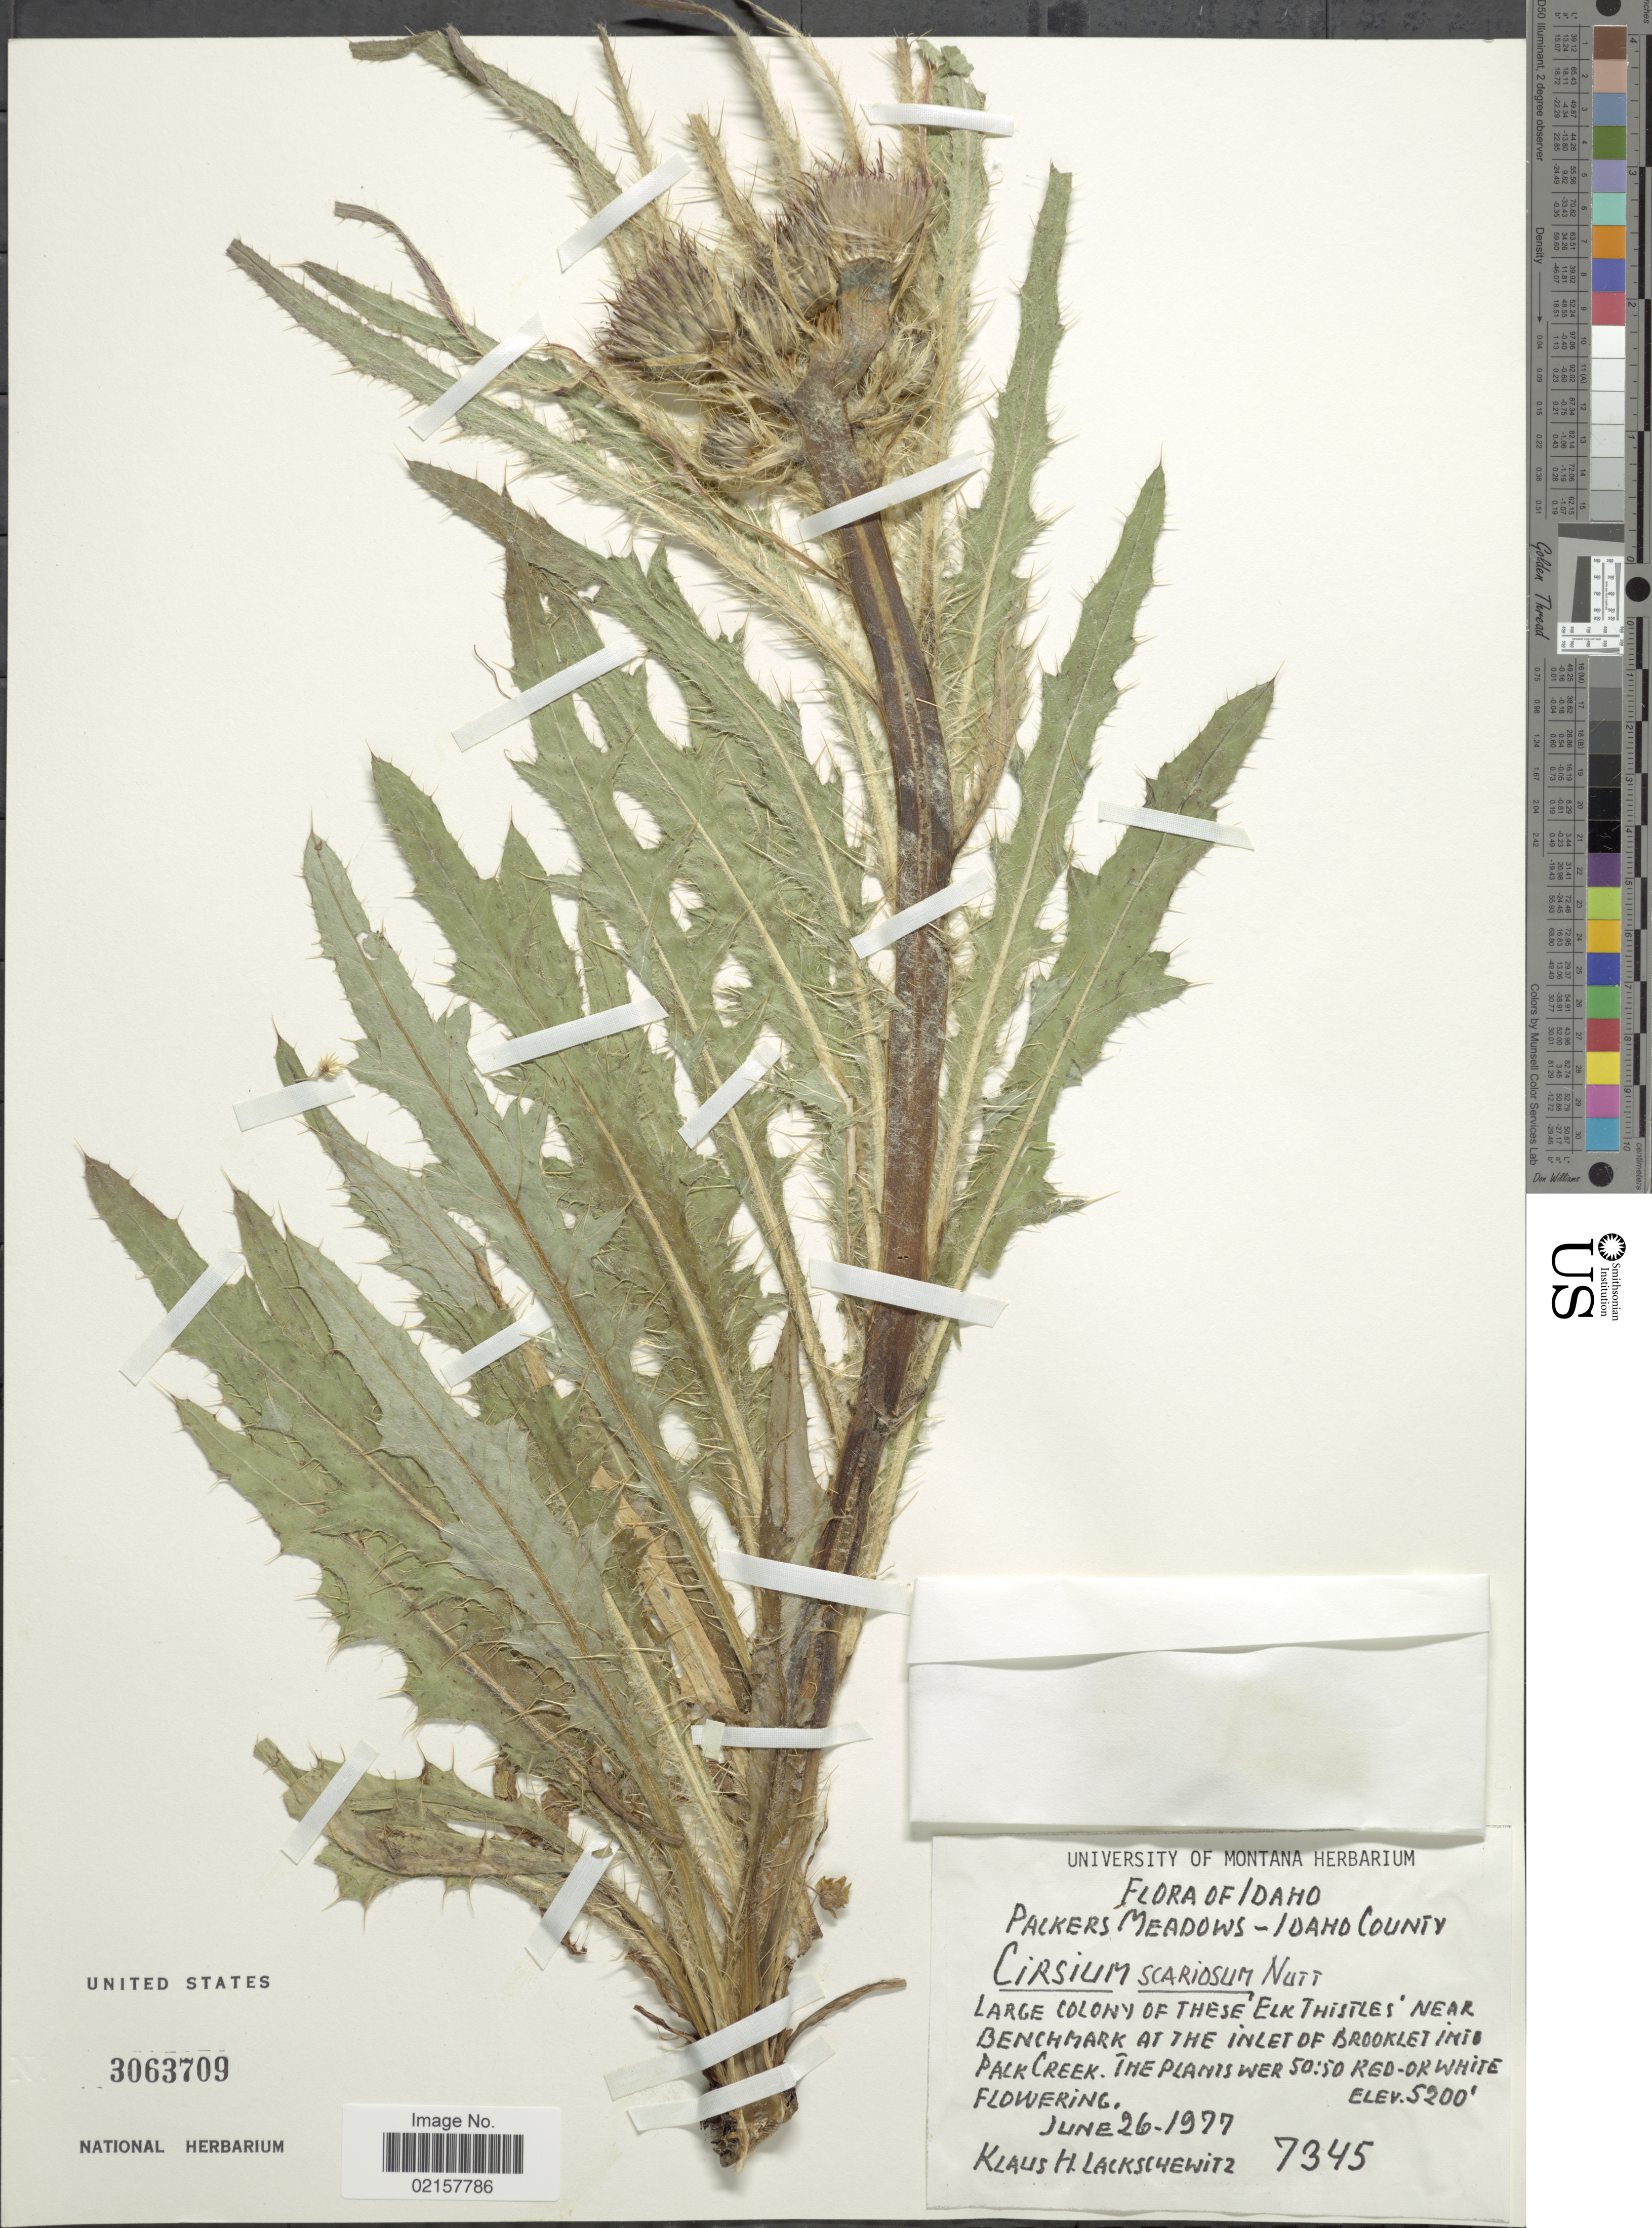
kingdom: Plantae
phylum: Tracheophyta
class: Magnoliopsida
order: Asterales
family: Asteraceae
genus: Cirsium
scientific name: Cirsium scariosum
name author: Nutt.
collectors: K. Lackschewitz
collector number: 7345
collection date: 1977-06-26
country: United States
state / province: Idaho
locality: Palkers Meadow-Idaho County, near Benchmark at the inlet of Brooklet into Palk Creek.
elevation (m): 1585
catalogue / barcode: US 3063709